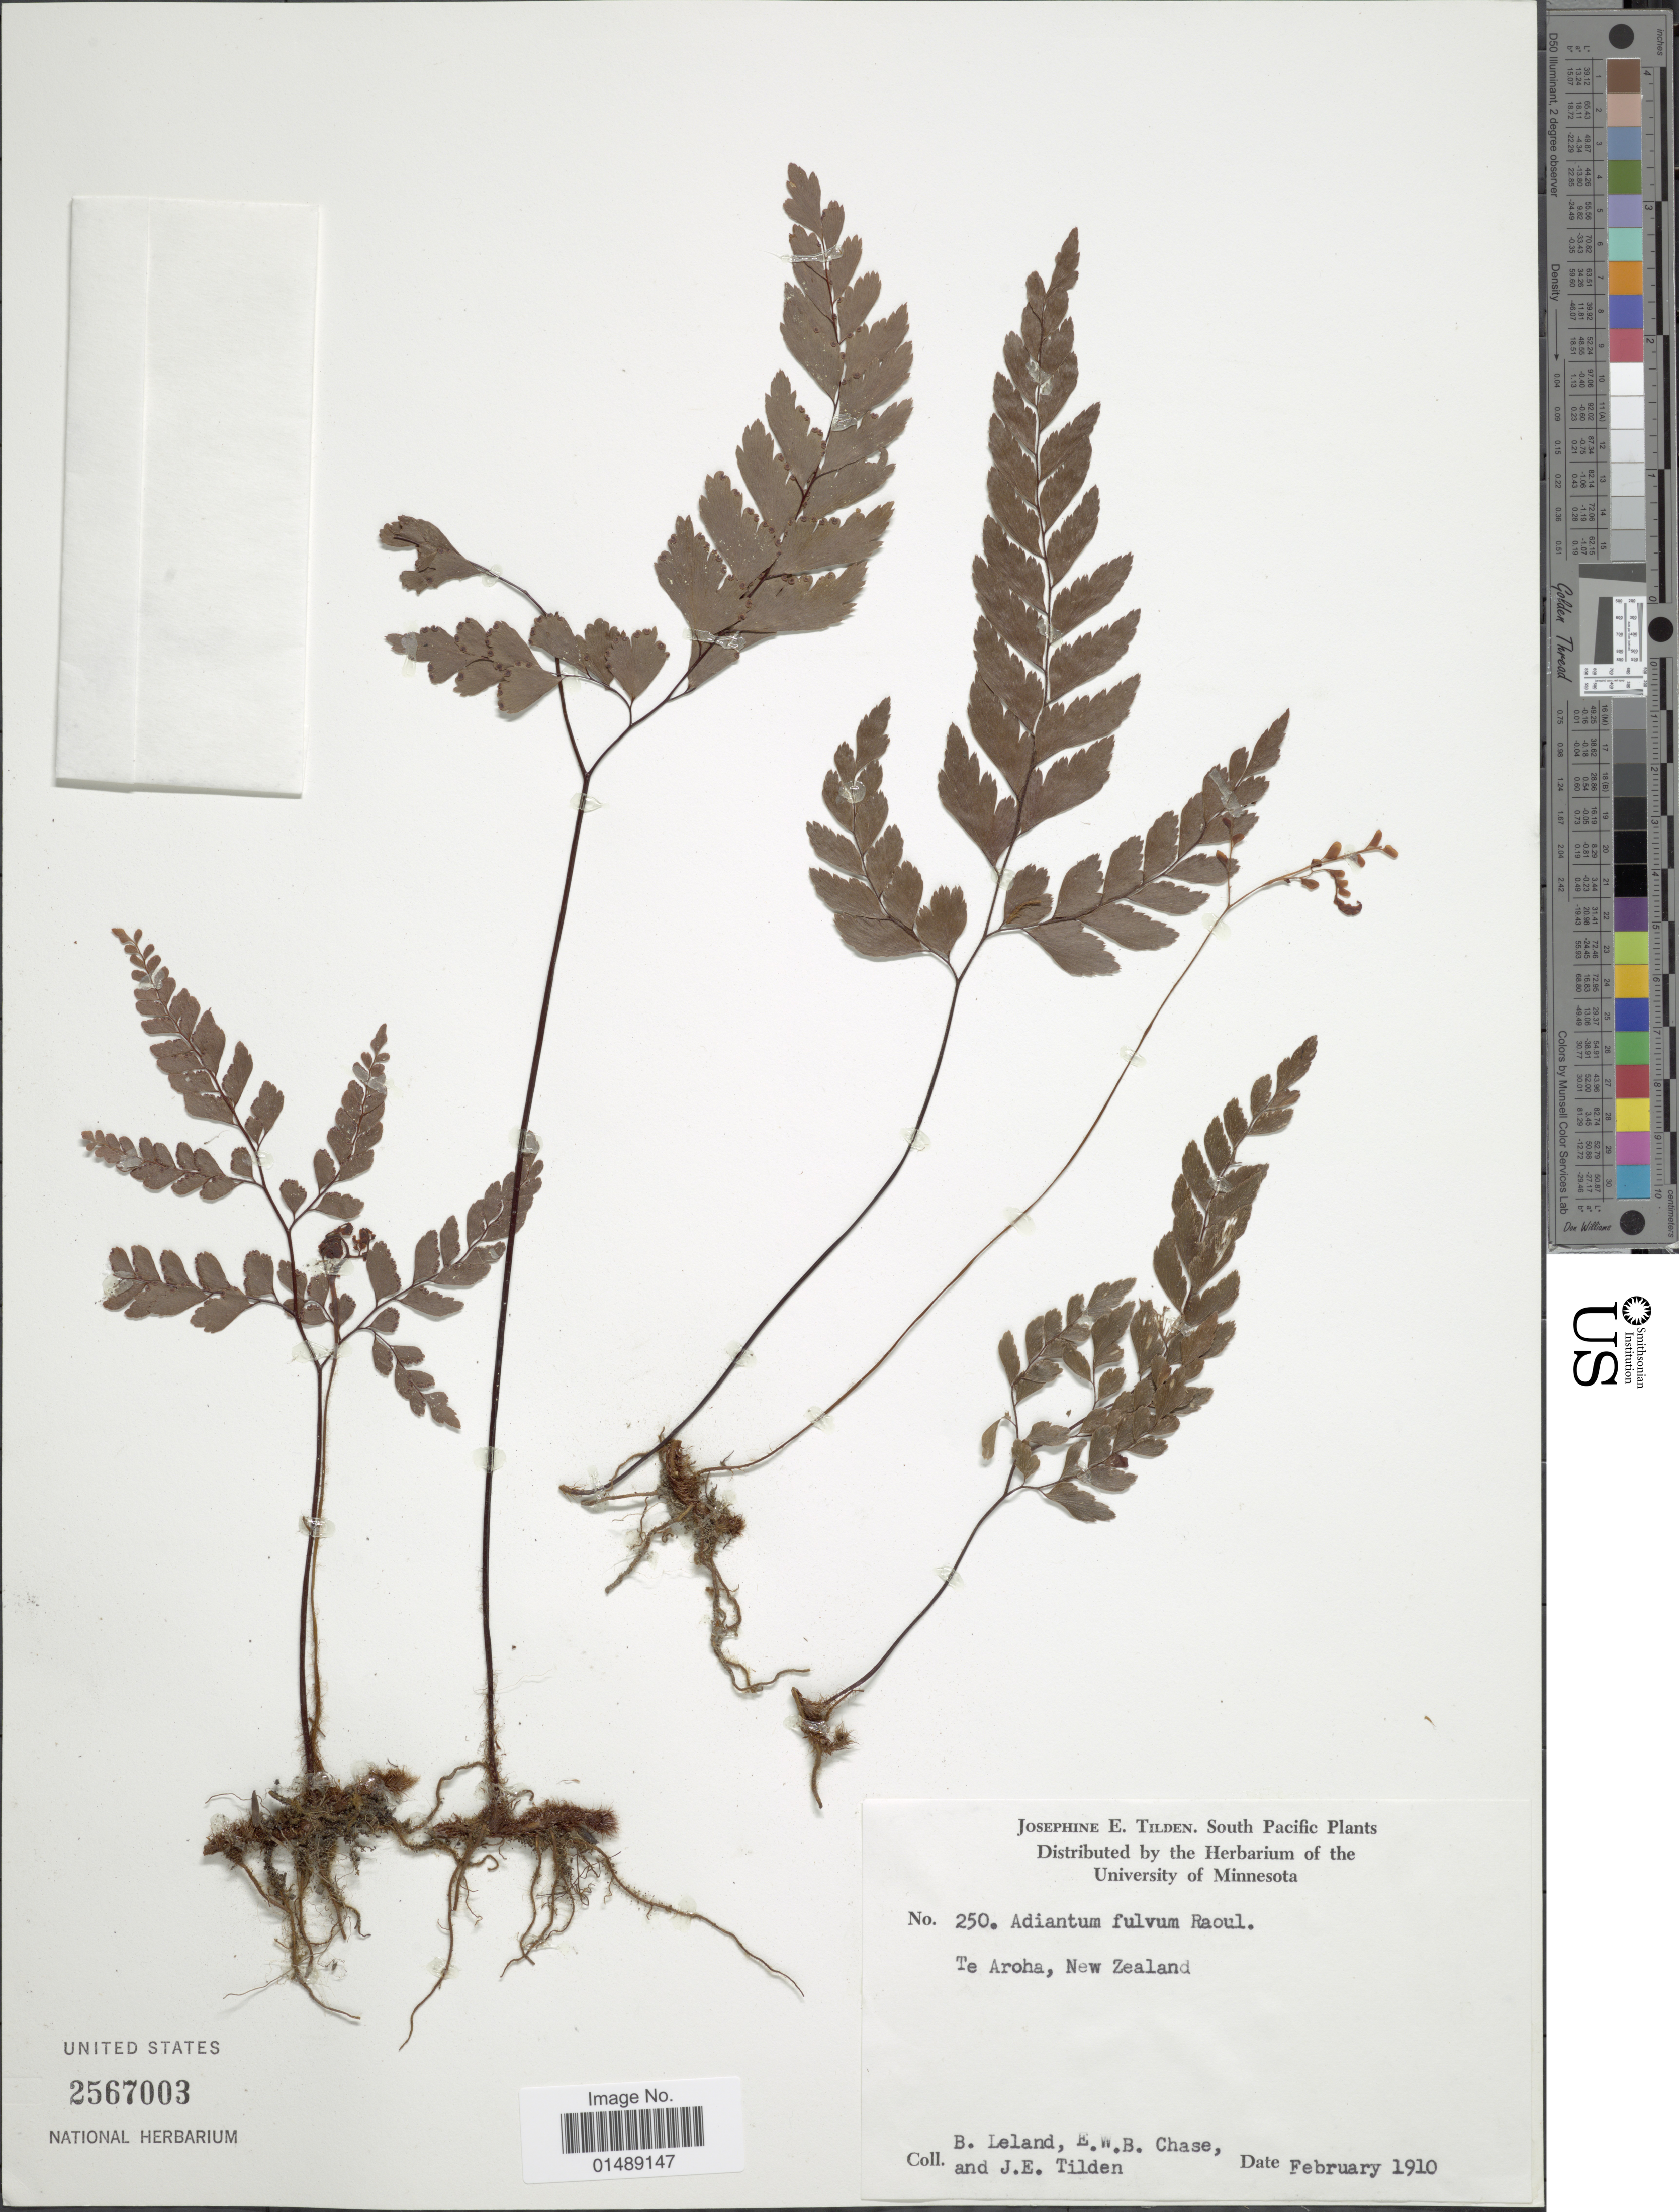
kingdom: Plantae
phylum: Tracheophyta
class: Polypodiopsida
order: Polypodiales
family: Pteridaceae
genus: Adiantum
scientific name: Adiantum fulvum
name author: M. Raoul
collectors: B. Leland, E. W. Chase & J. E. Tilden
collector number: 250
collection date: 1910-02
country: New Zealand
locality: South Pacific, Te Aroha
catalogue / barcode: US 2856630